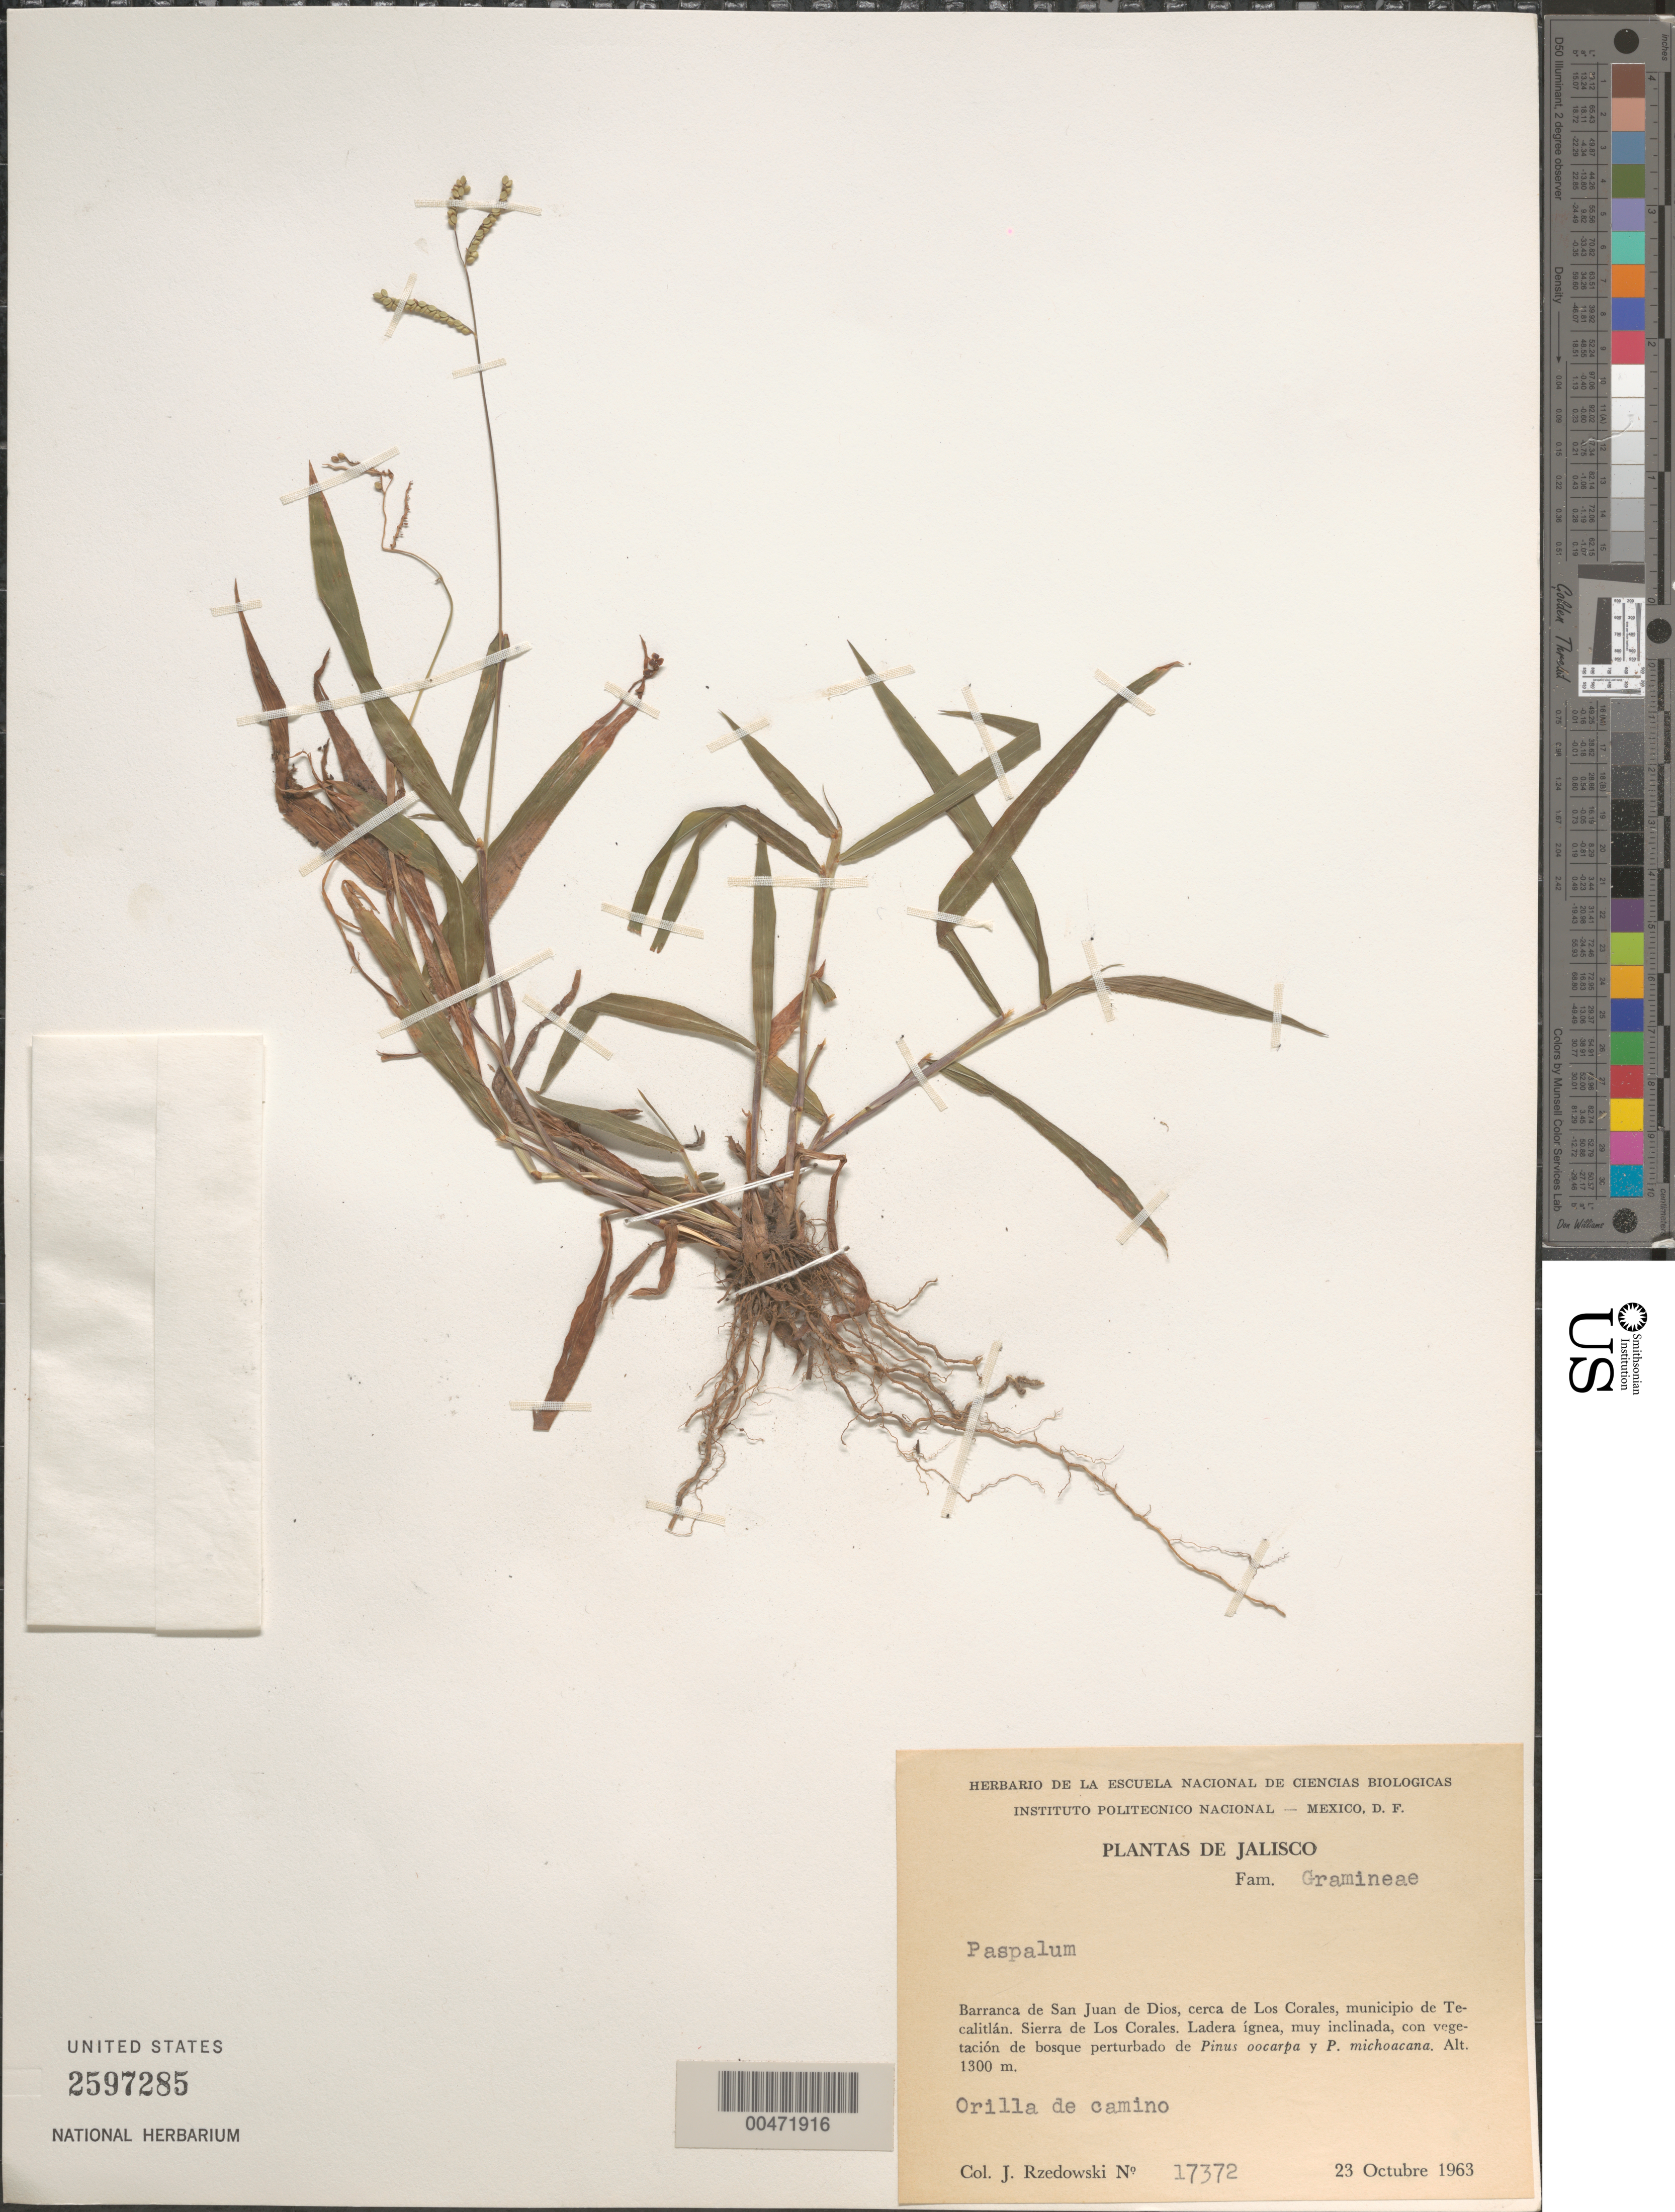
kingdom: Plantae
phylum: Tracheophyta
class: Liliopsida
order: Poales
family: Poaceae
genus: Paspalum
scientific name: Paspalum sp.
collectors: J. Rzedowski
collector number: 17372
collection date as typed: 23 Oct 1963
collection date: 1963-10-23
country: Mexico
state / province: Jalisco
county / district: Tecalitlán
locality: Barranca de San Juan de Dios, near Los Corales, Sierra de Los Corales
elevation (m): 1300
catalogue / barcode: US 2597285